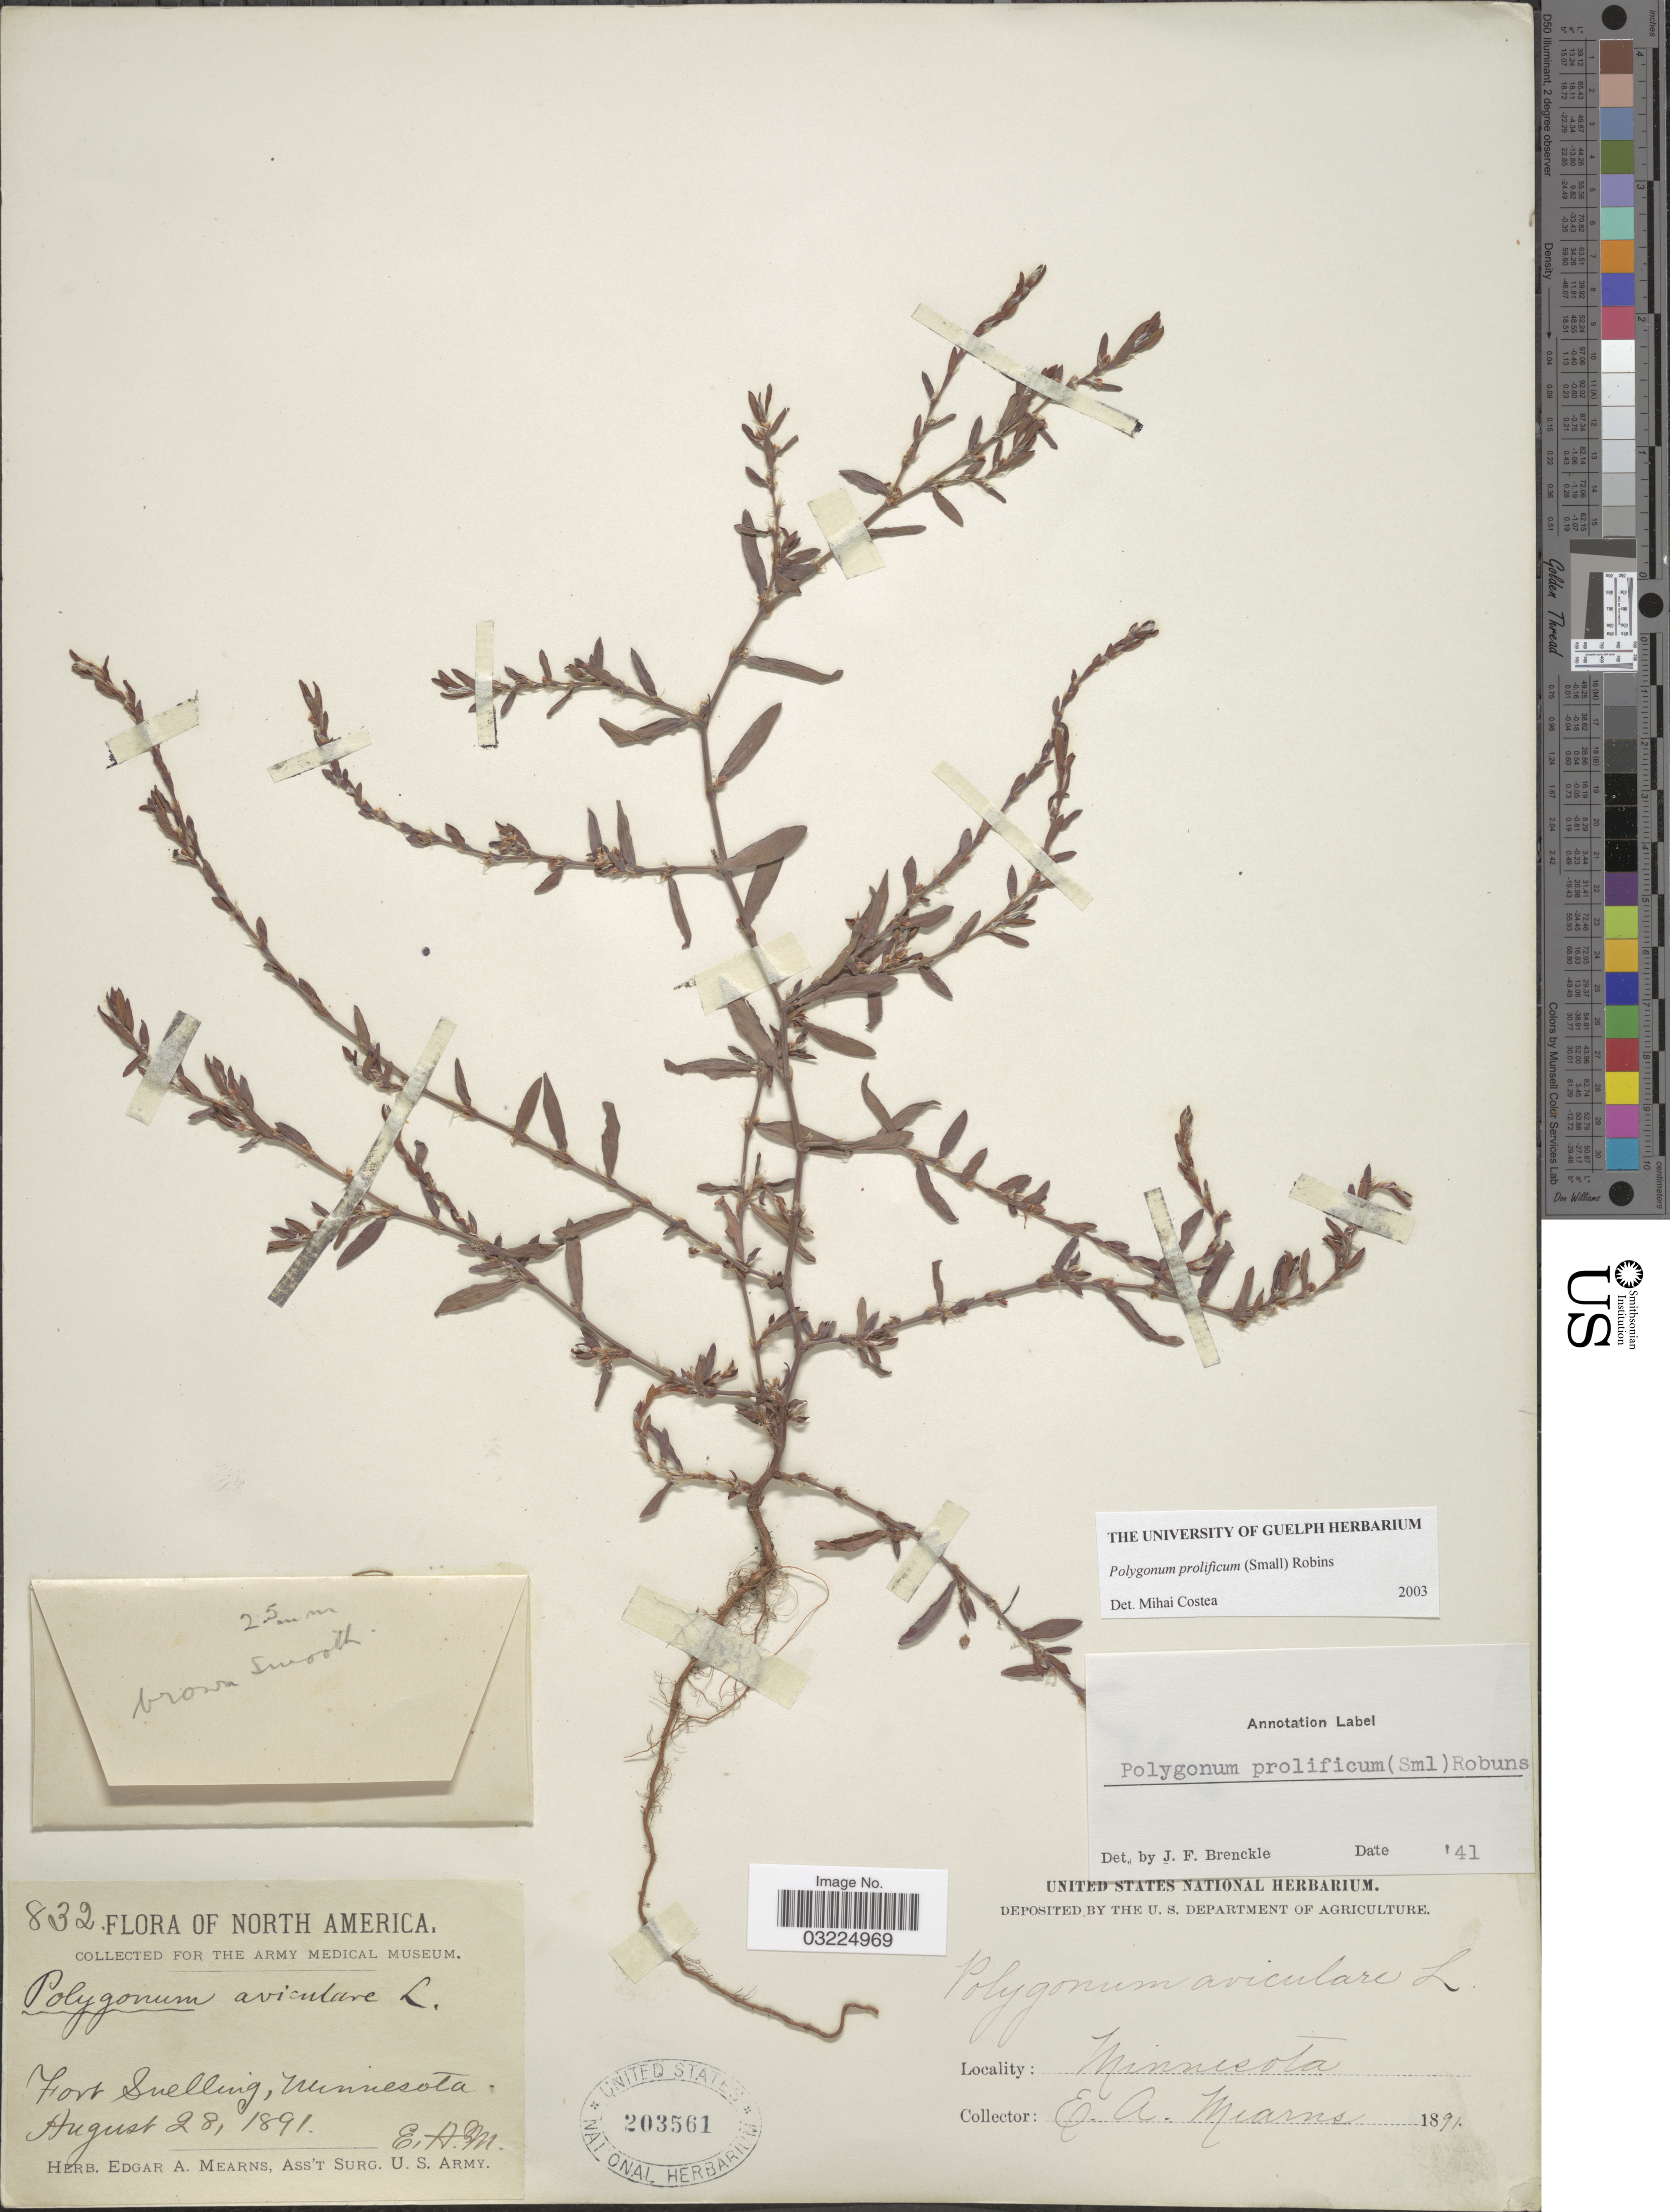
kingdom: Plantae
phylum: Tracheophyta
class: Magnoliopsida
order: Caryophyllales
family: Polygonaceae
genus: Polygonum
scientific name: Polygonum prolificum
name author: (Small) B.L. Rob.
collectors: E. A. Mearns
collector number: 832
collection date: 1891-08-28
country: United States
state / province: Minnesota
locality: Fort Snelling.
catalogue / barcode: US 203561